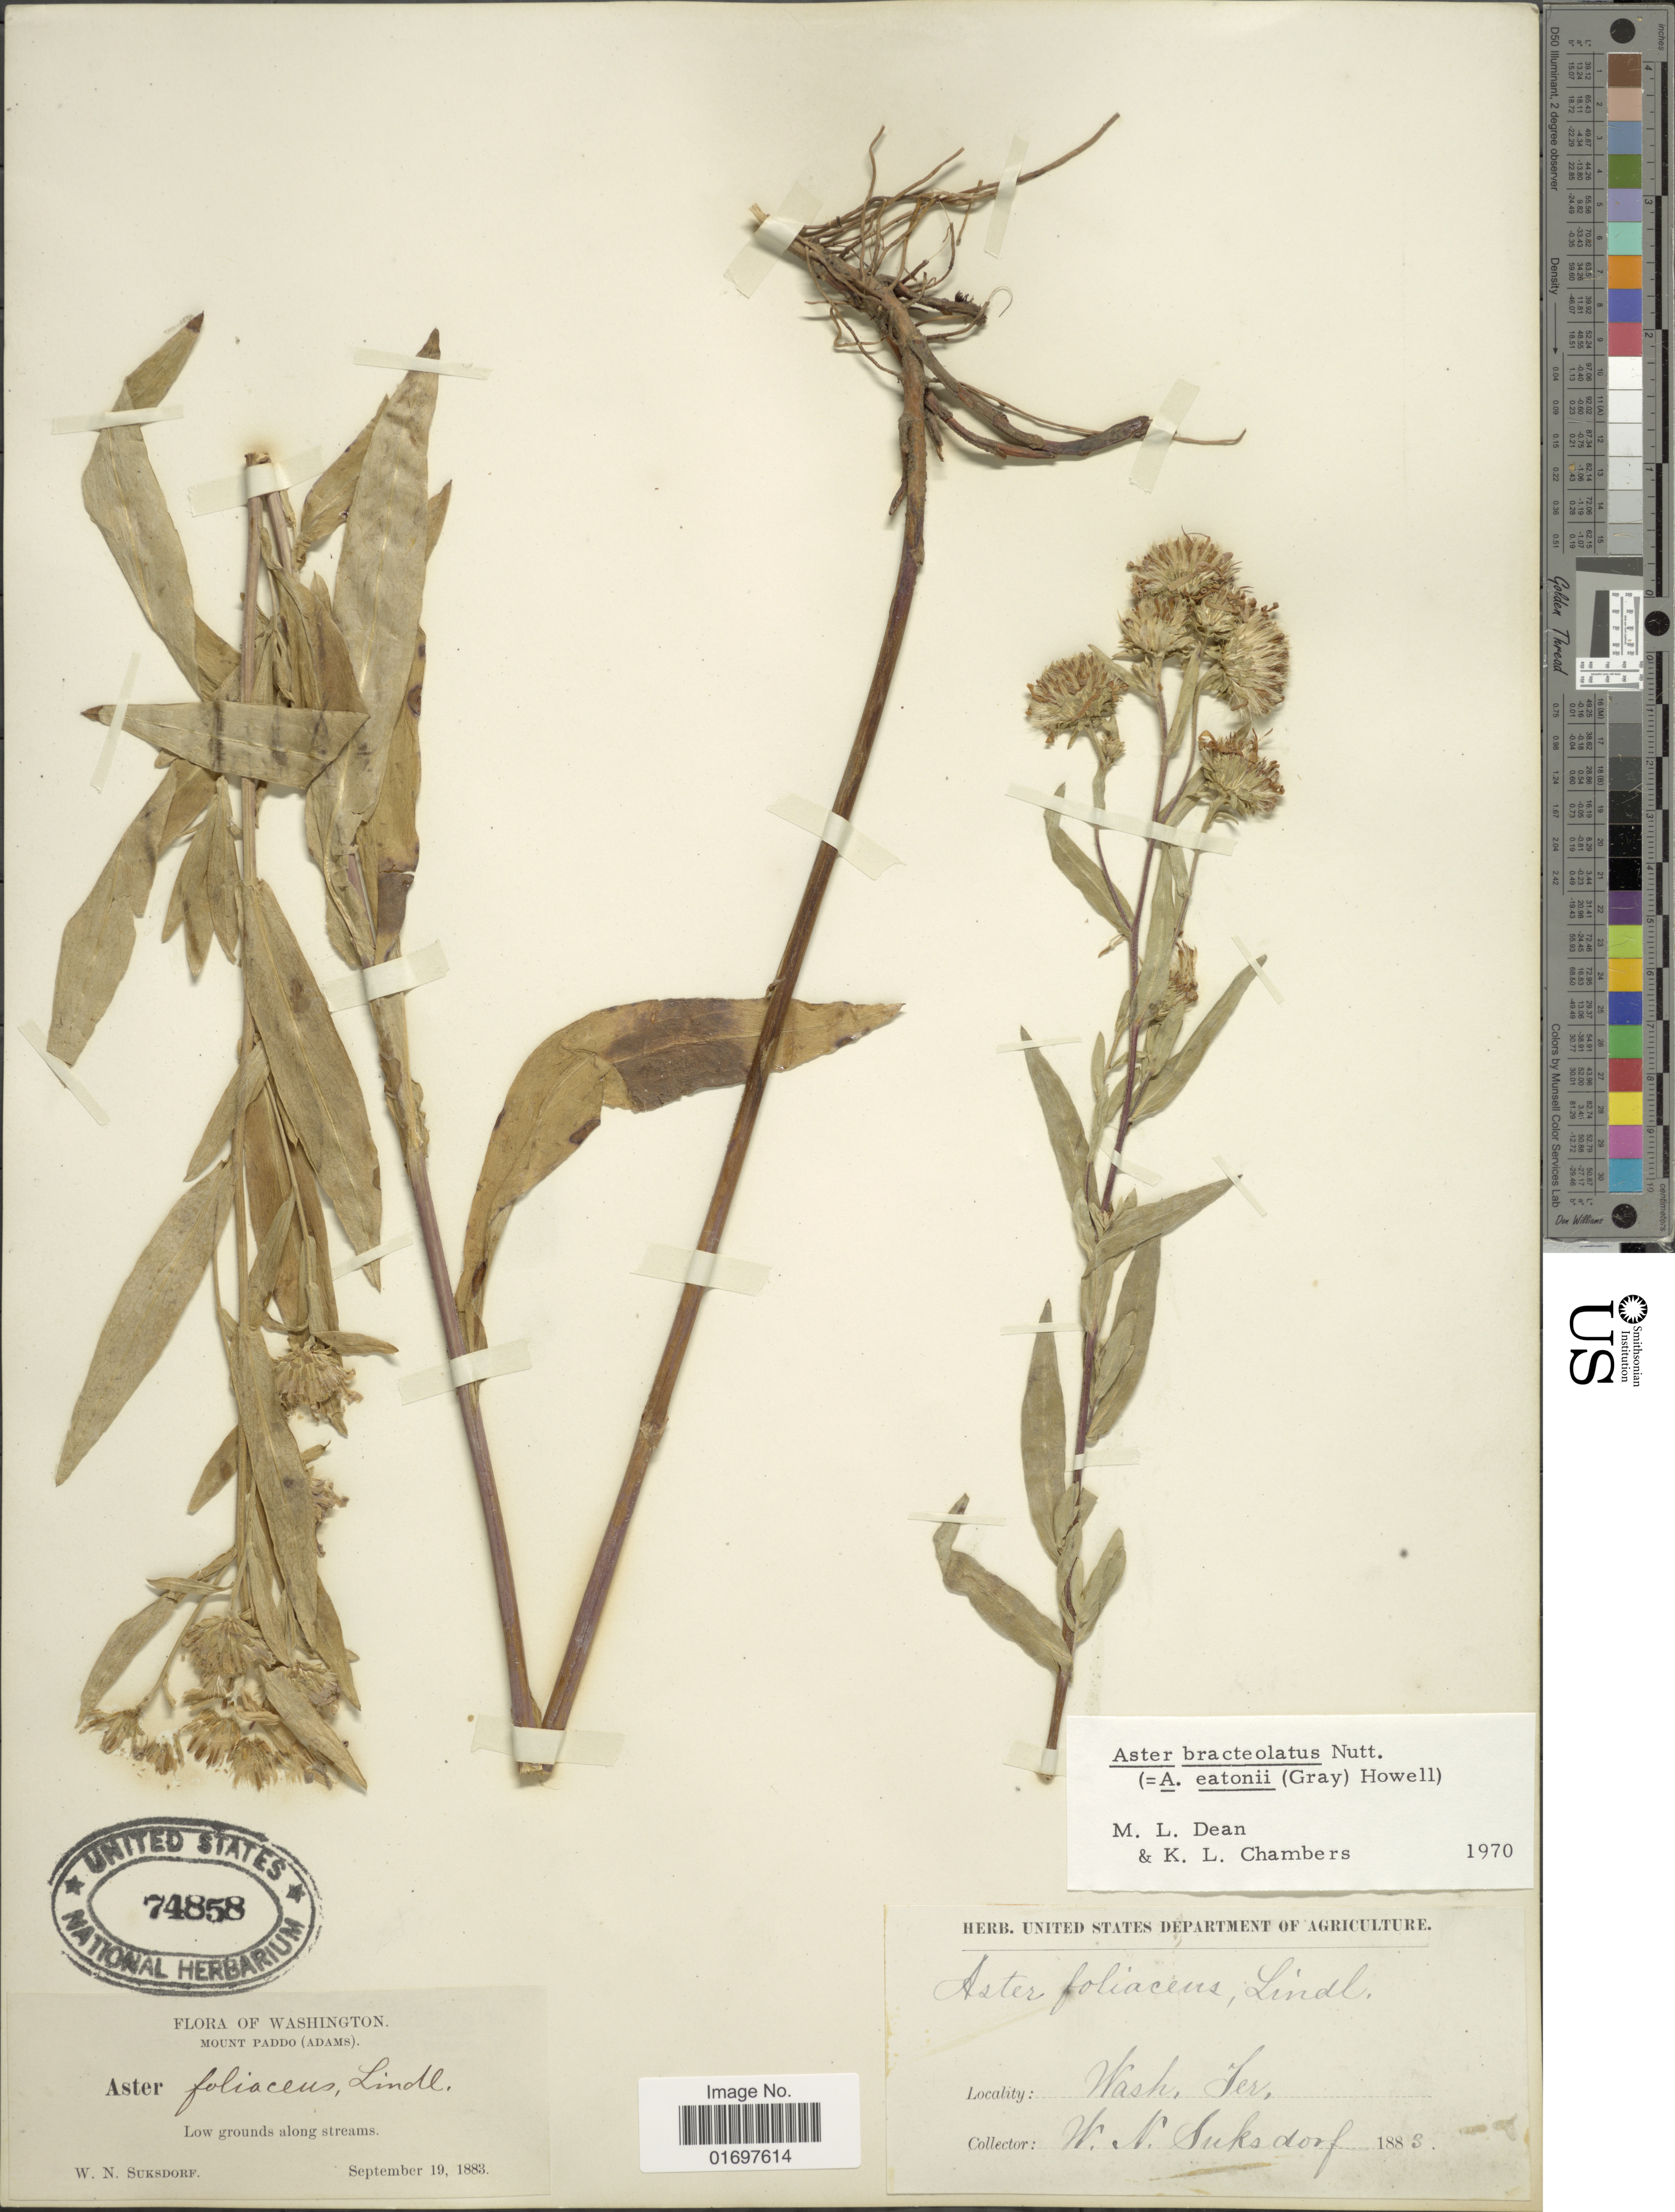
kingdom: Plantae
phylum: Tracheophyta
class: Magnoliopsida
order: Asterales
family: Asteraceae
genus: Symphyotrichum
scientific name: Symphyotrichum bracteolatum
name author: (Nutt.) G.L. Nesom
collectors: W. N. Suksdorf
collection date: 1883-09-19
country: United States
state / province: Washington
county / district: Skamania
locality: Washington, Mount Paddo (adams) Low grounds along streams.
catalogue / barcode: US 74858